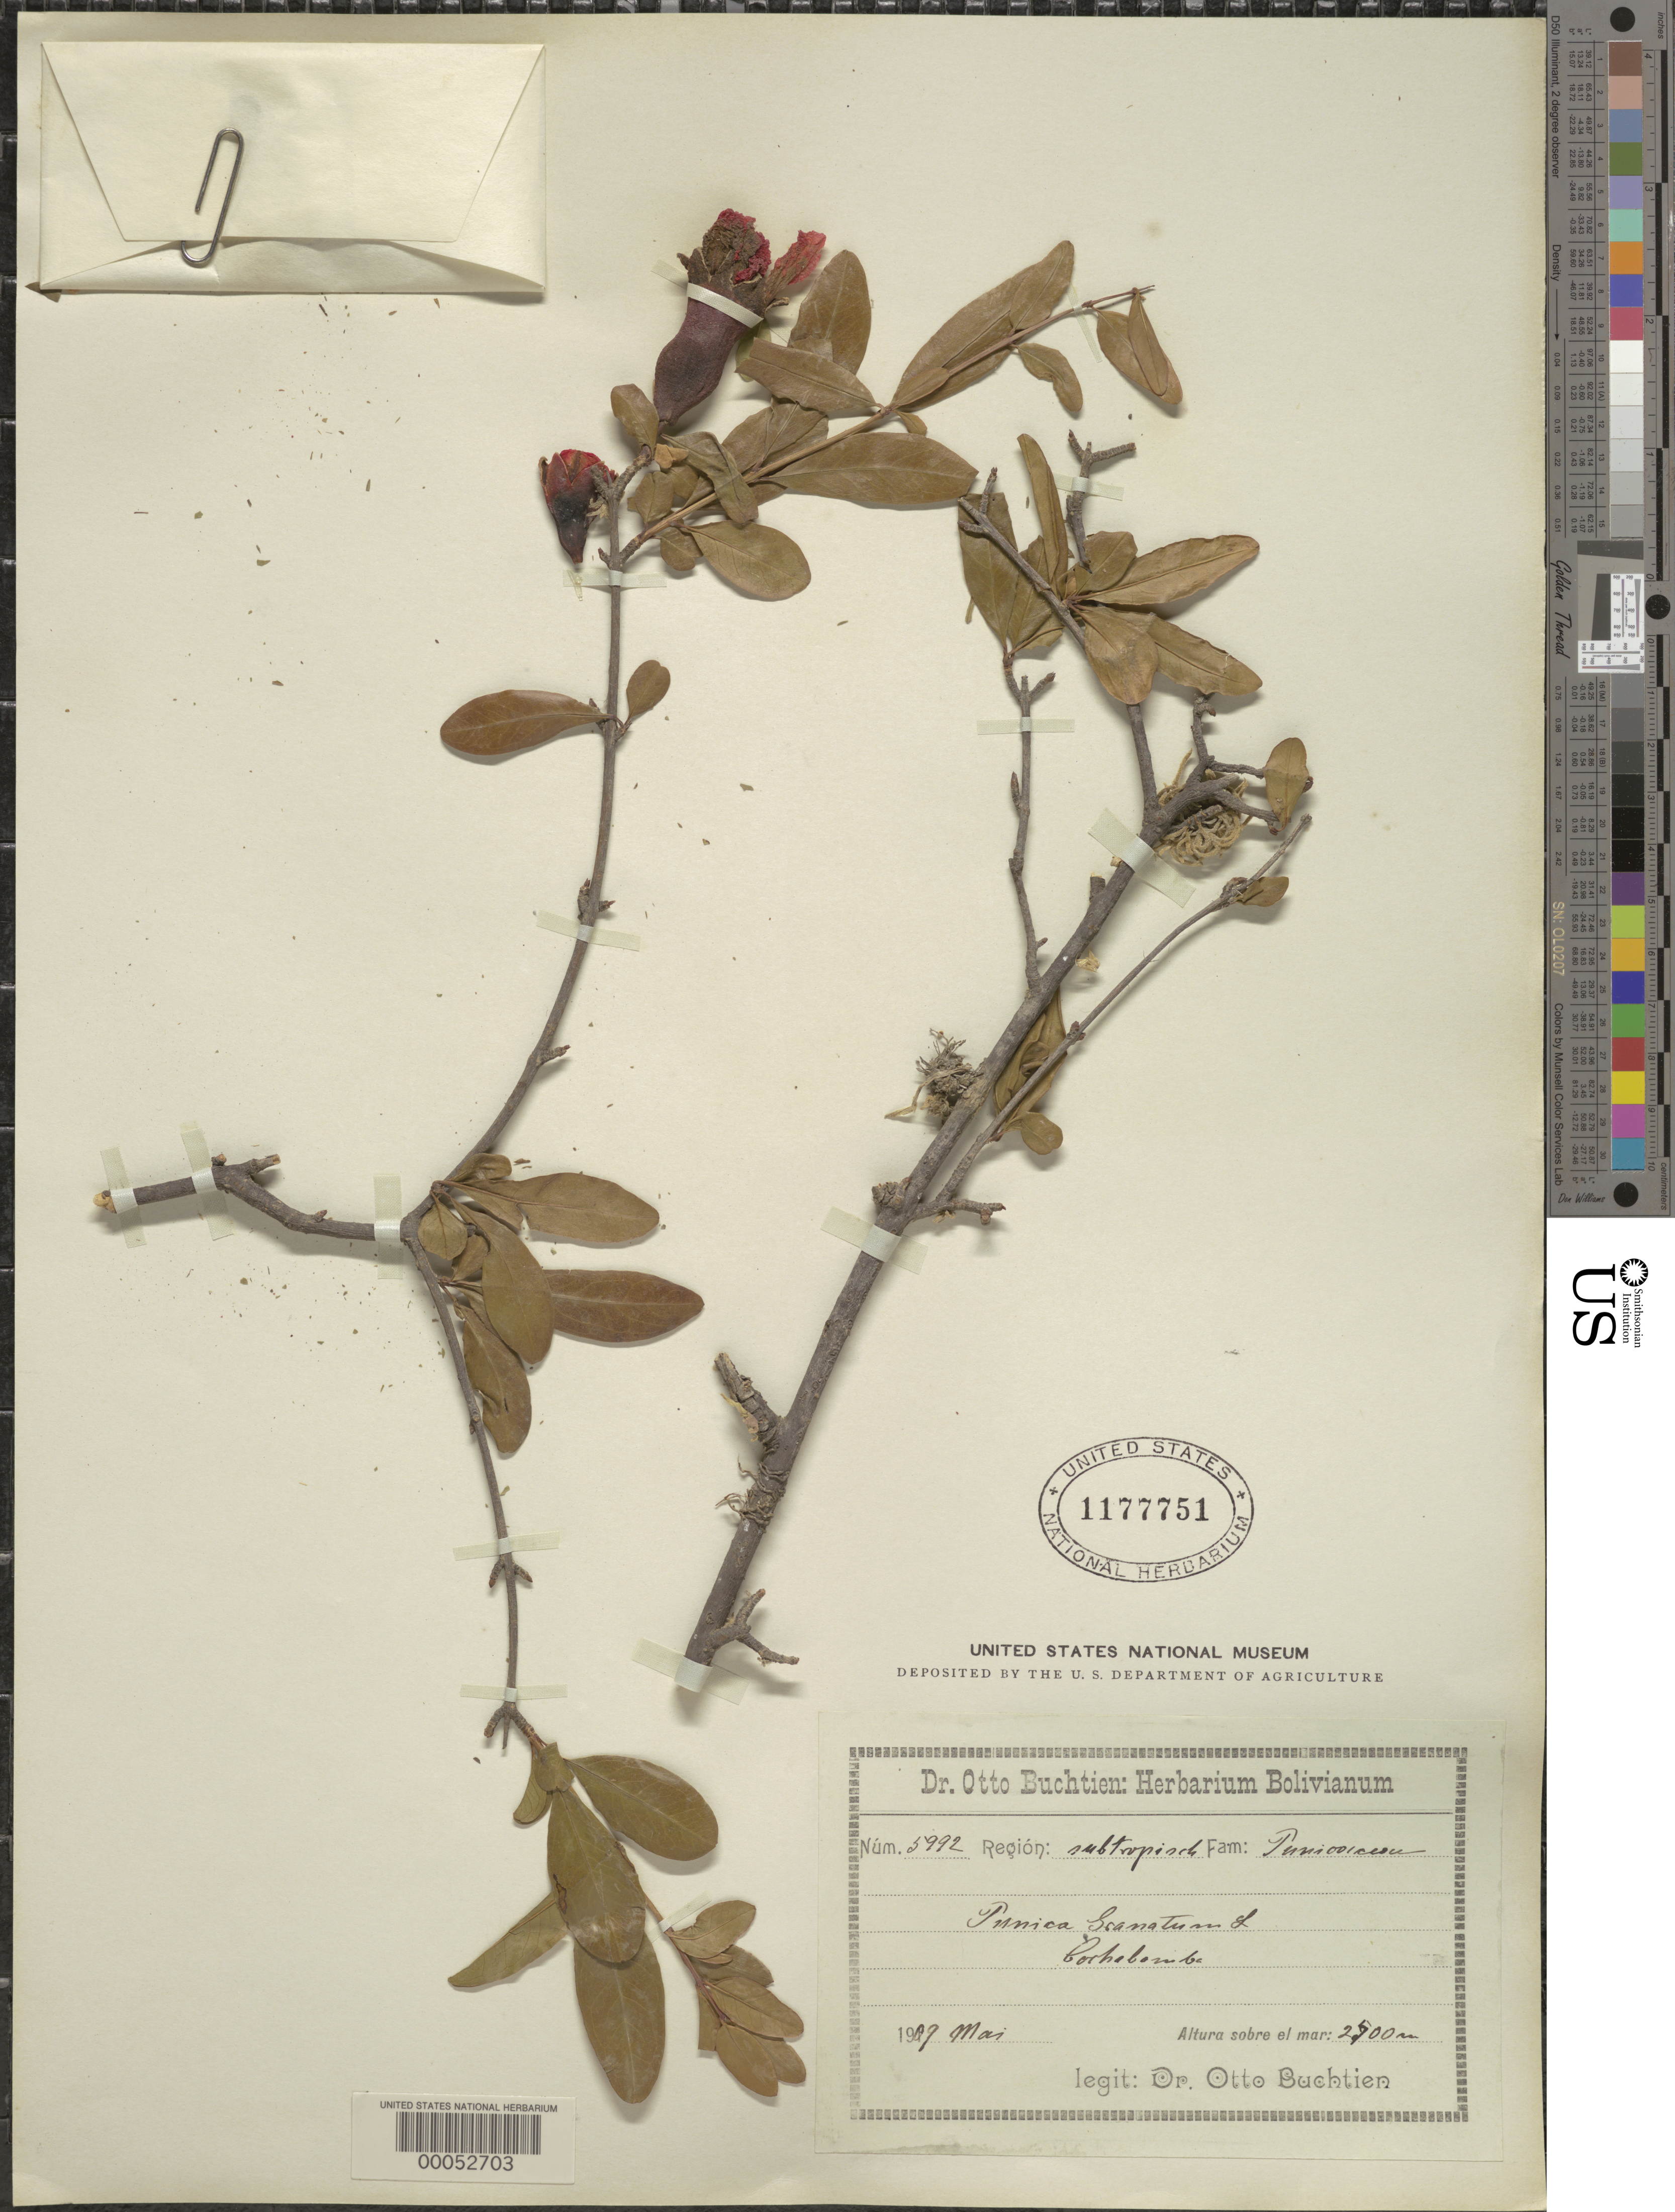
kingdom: Plantae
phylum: Tracheophyta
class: Magnoliopsida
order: Myrtales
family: Lythraceae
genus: Punica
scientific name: Punica granatum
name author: L.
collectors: O. Buchtien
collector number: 5992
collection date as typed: May 1909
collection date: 1909-05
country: Bolivia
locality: Mapiri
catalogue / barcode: US 1177751